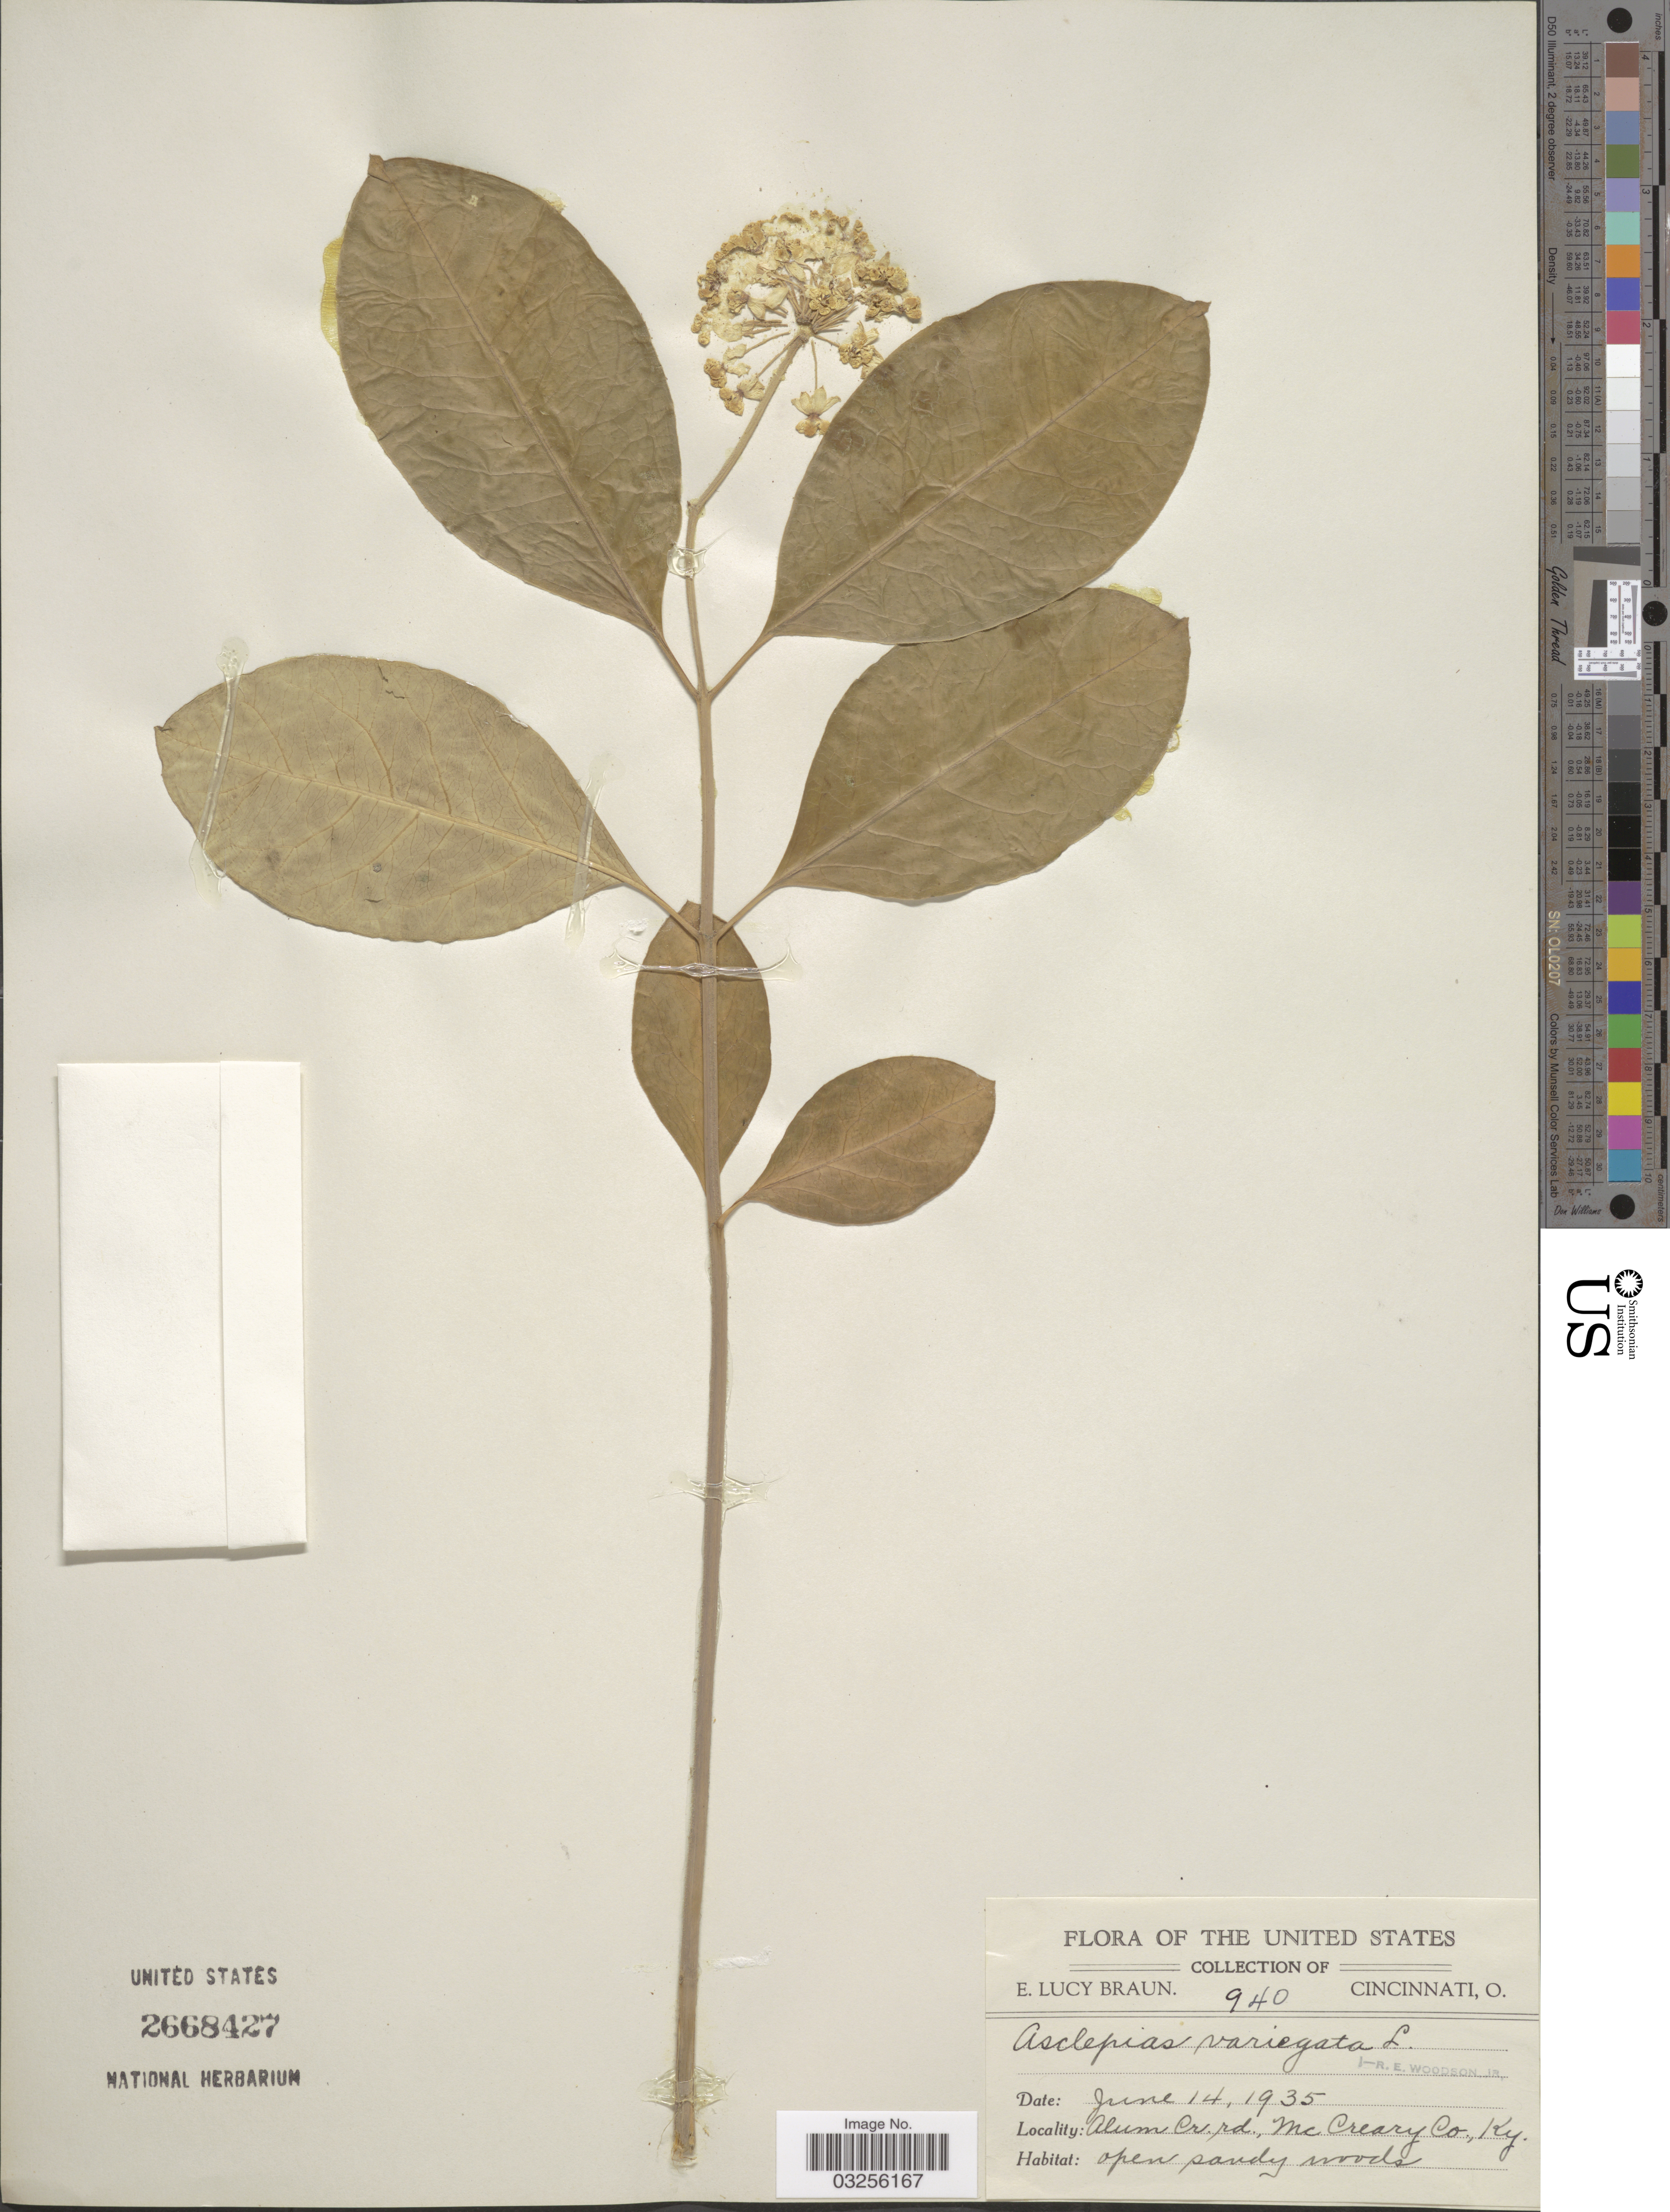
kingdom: Plantae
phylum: Tracheophyta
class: Magnoliopsida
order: Gentianales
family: Apocynaceae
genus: Asclepias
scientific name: Asclepias variegata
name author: L.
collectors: E. Braun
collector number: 940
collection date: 1935-06-14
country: United States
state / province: Kentucky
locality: Alum Cr. rd., McCreary Co., Ky.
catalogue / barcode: US 2668427